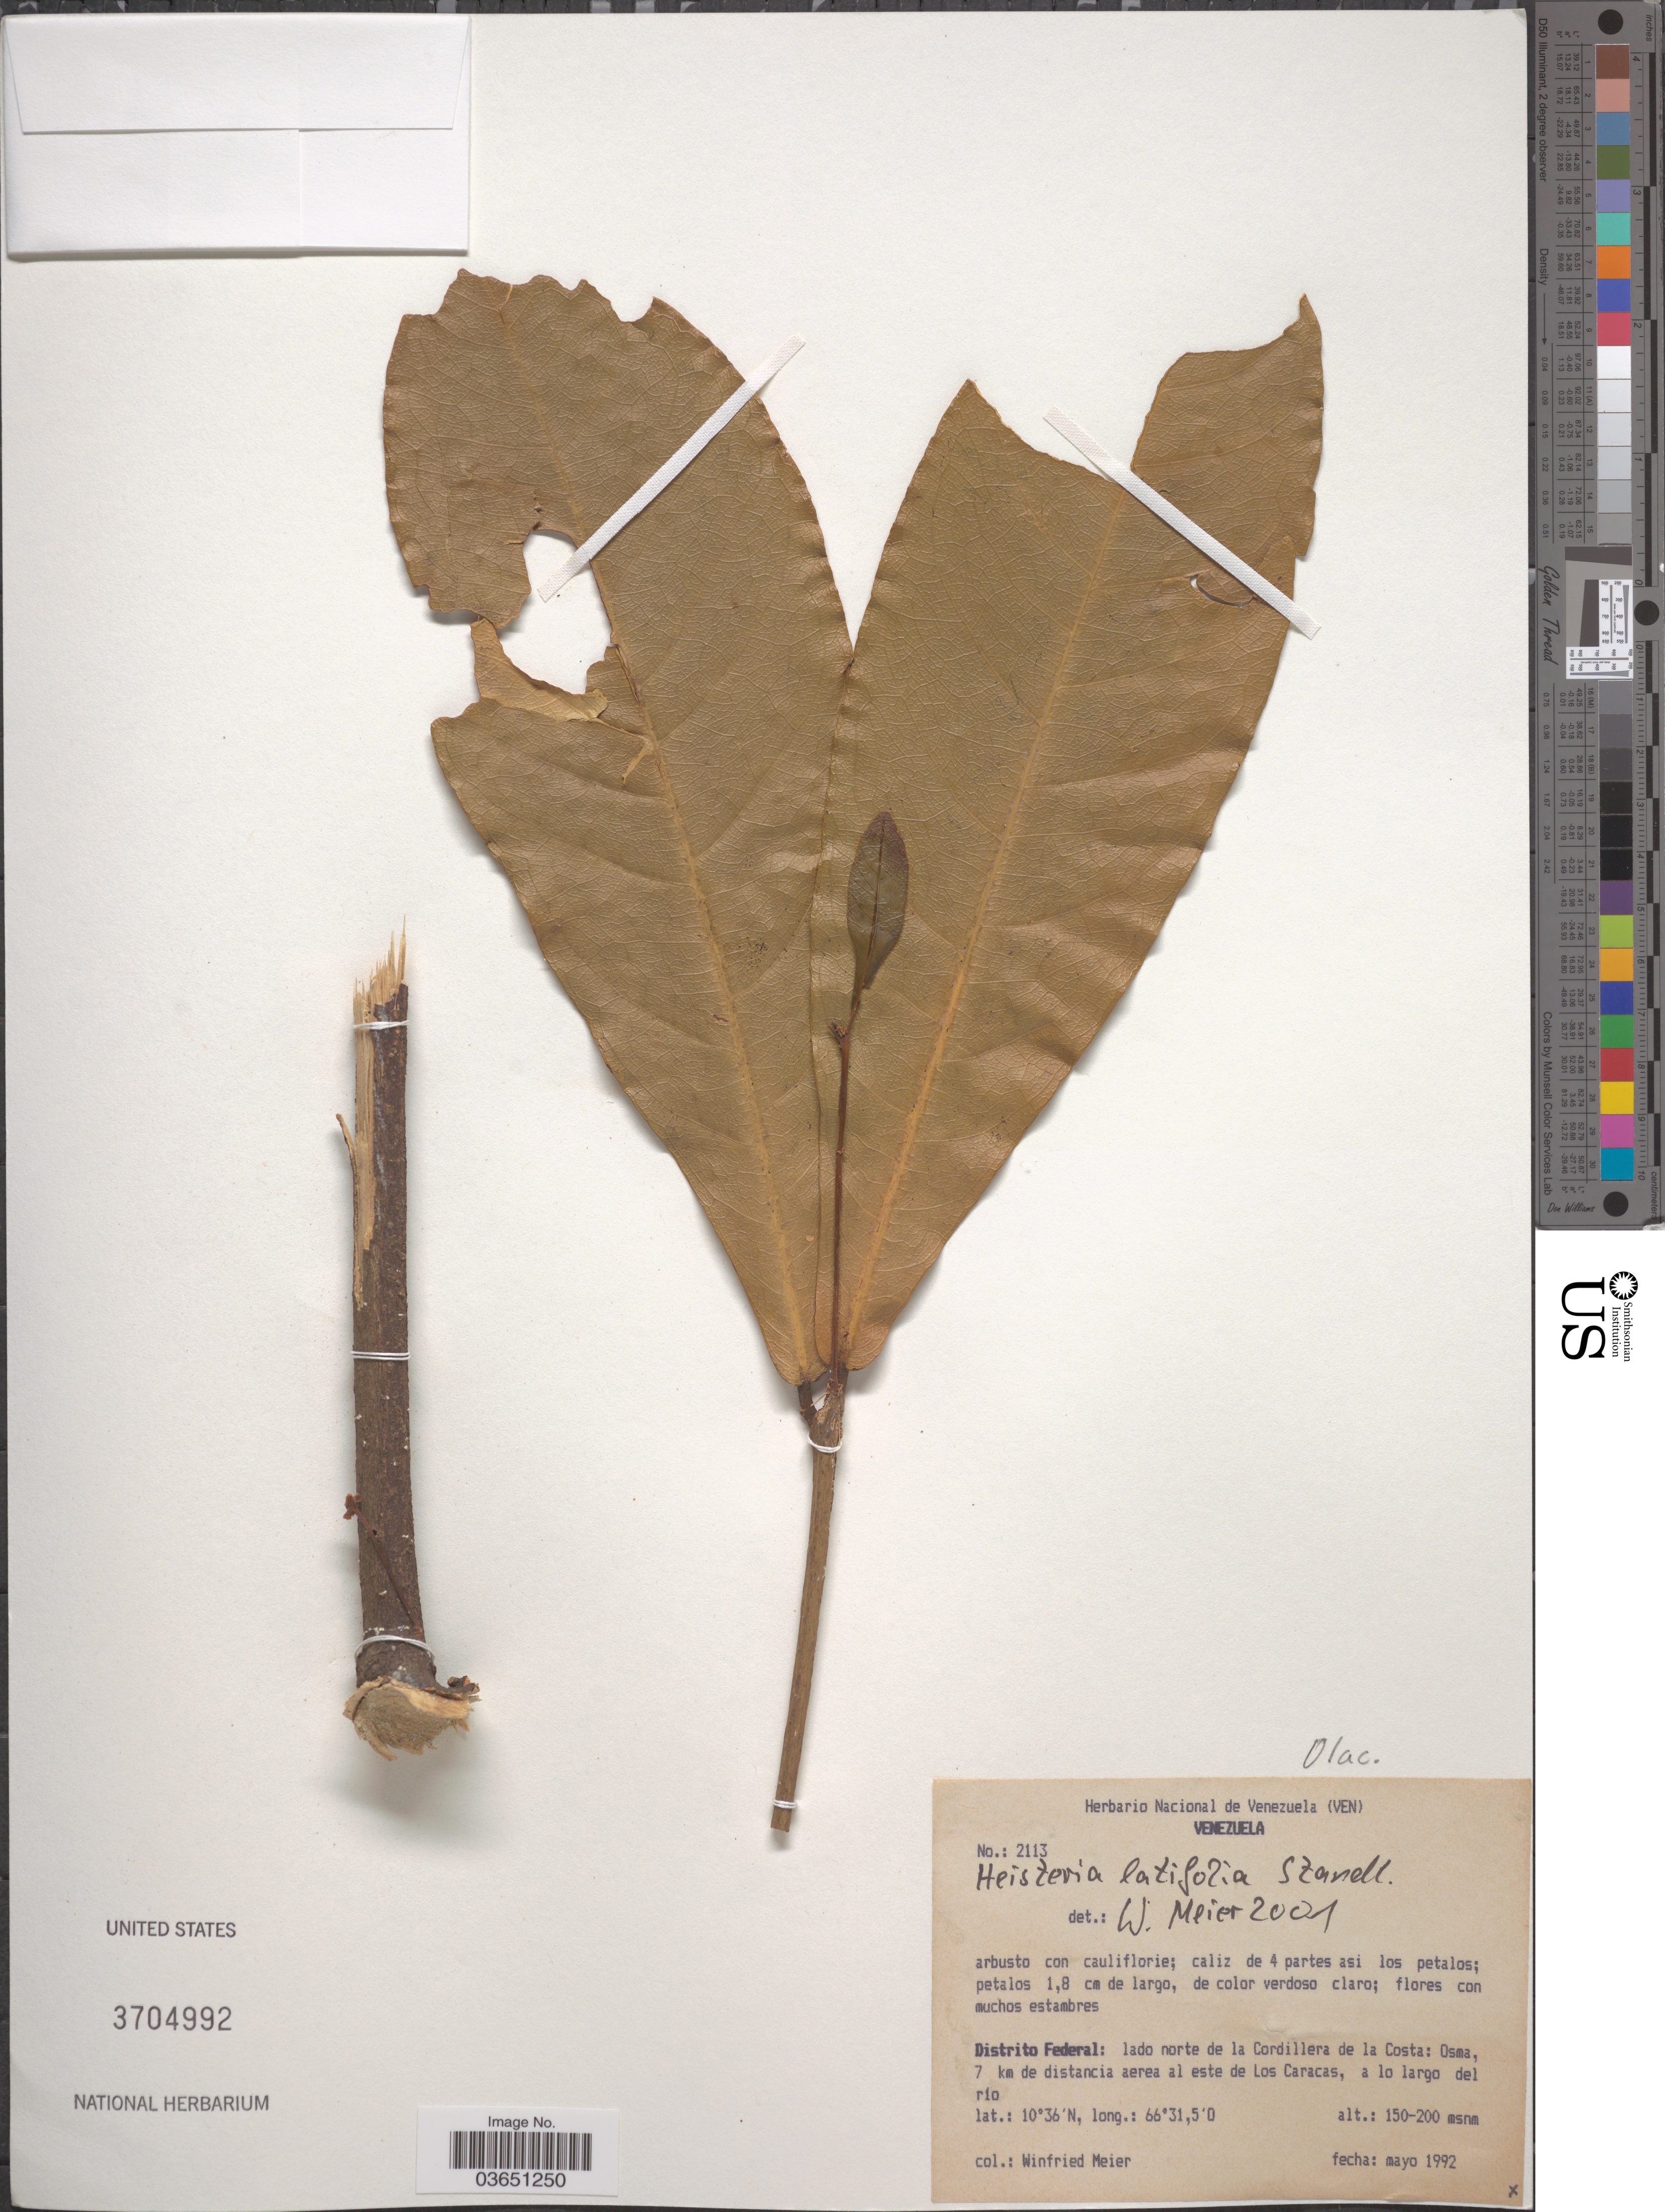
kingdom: Plantae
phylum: Tracheophyta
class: Magnoliopsida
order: Santalales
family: Erythropalaceae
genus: Heisteria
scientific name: Heisteria latifolia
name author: Standl.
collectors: W. Meier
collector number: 2113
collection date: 1992-05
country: Venezuela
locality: Distrito Federal: lado norte de la Cordillera de la Costa: Osma, 7 km de distancia aerea al este de Los Caracas, a lo largo del río.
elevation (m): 150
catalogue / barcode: US 3704992